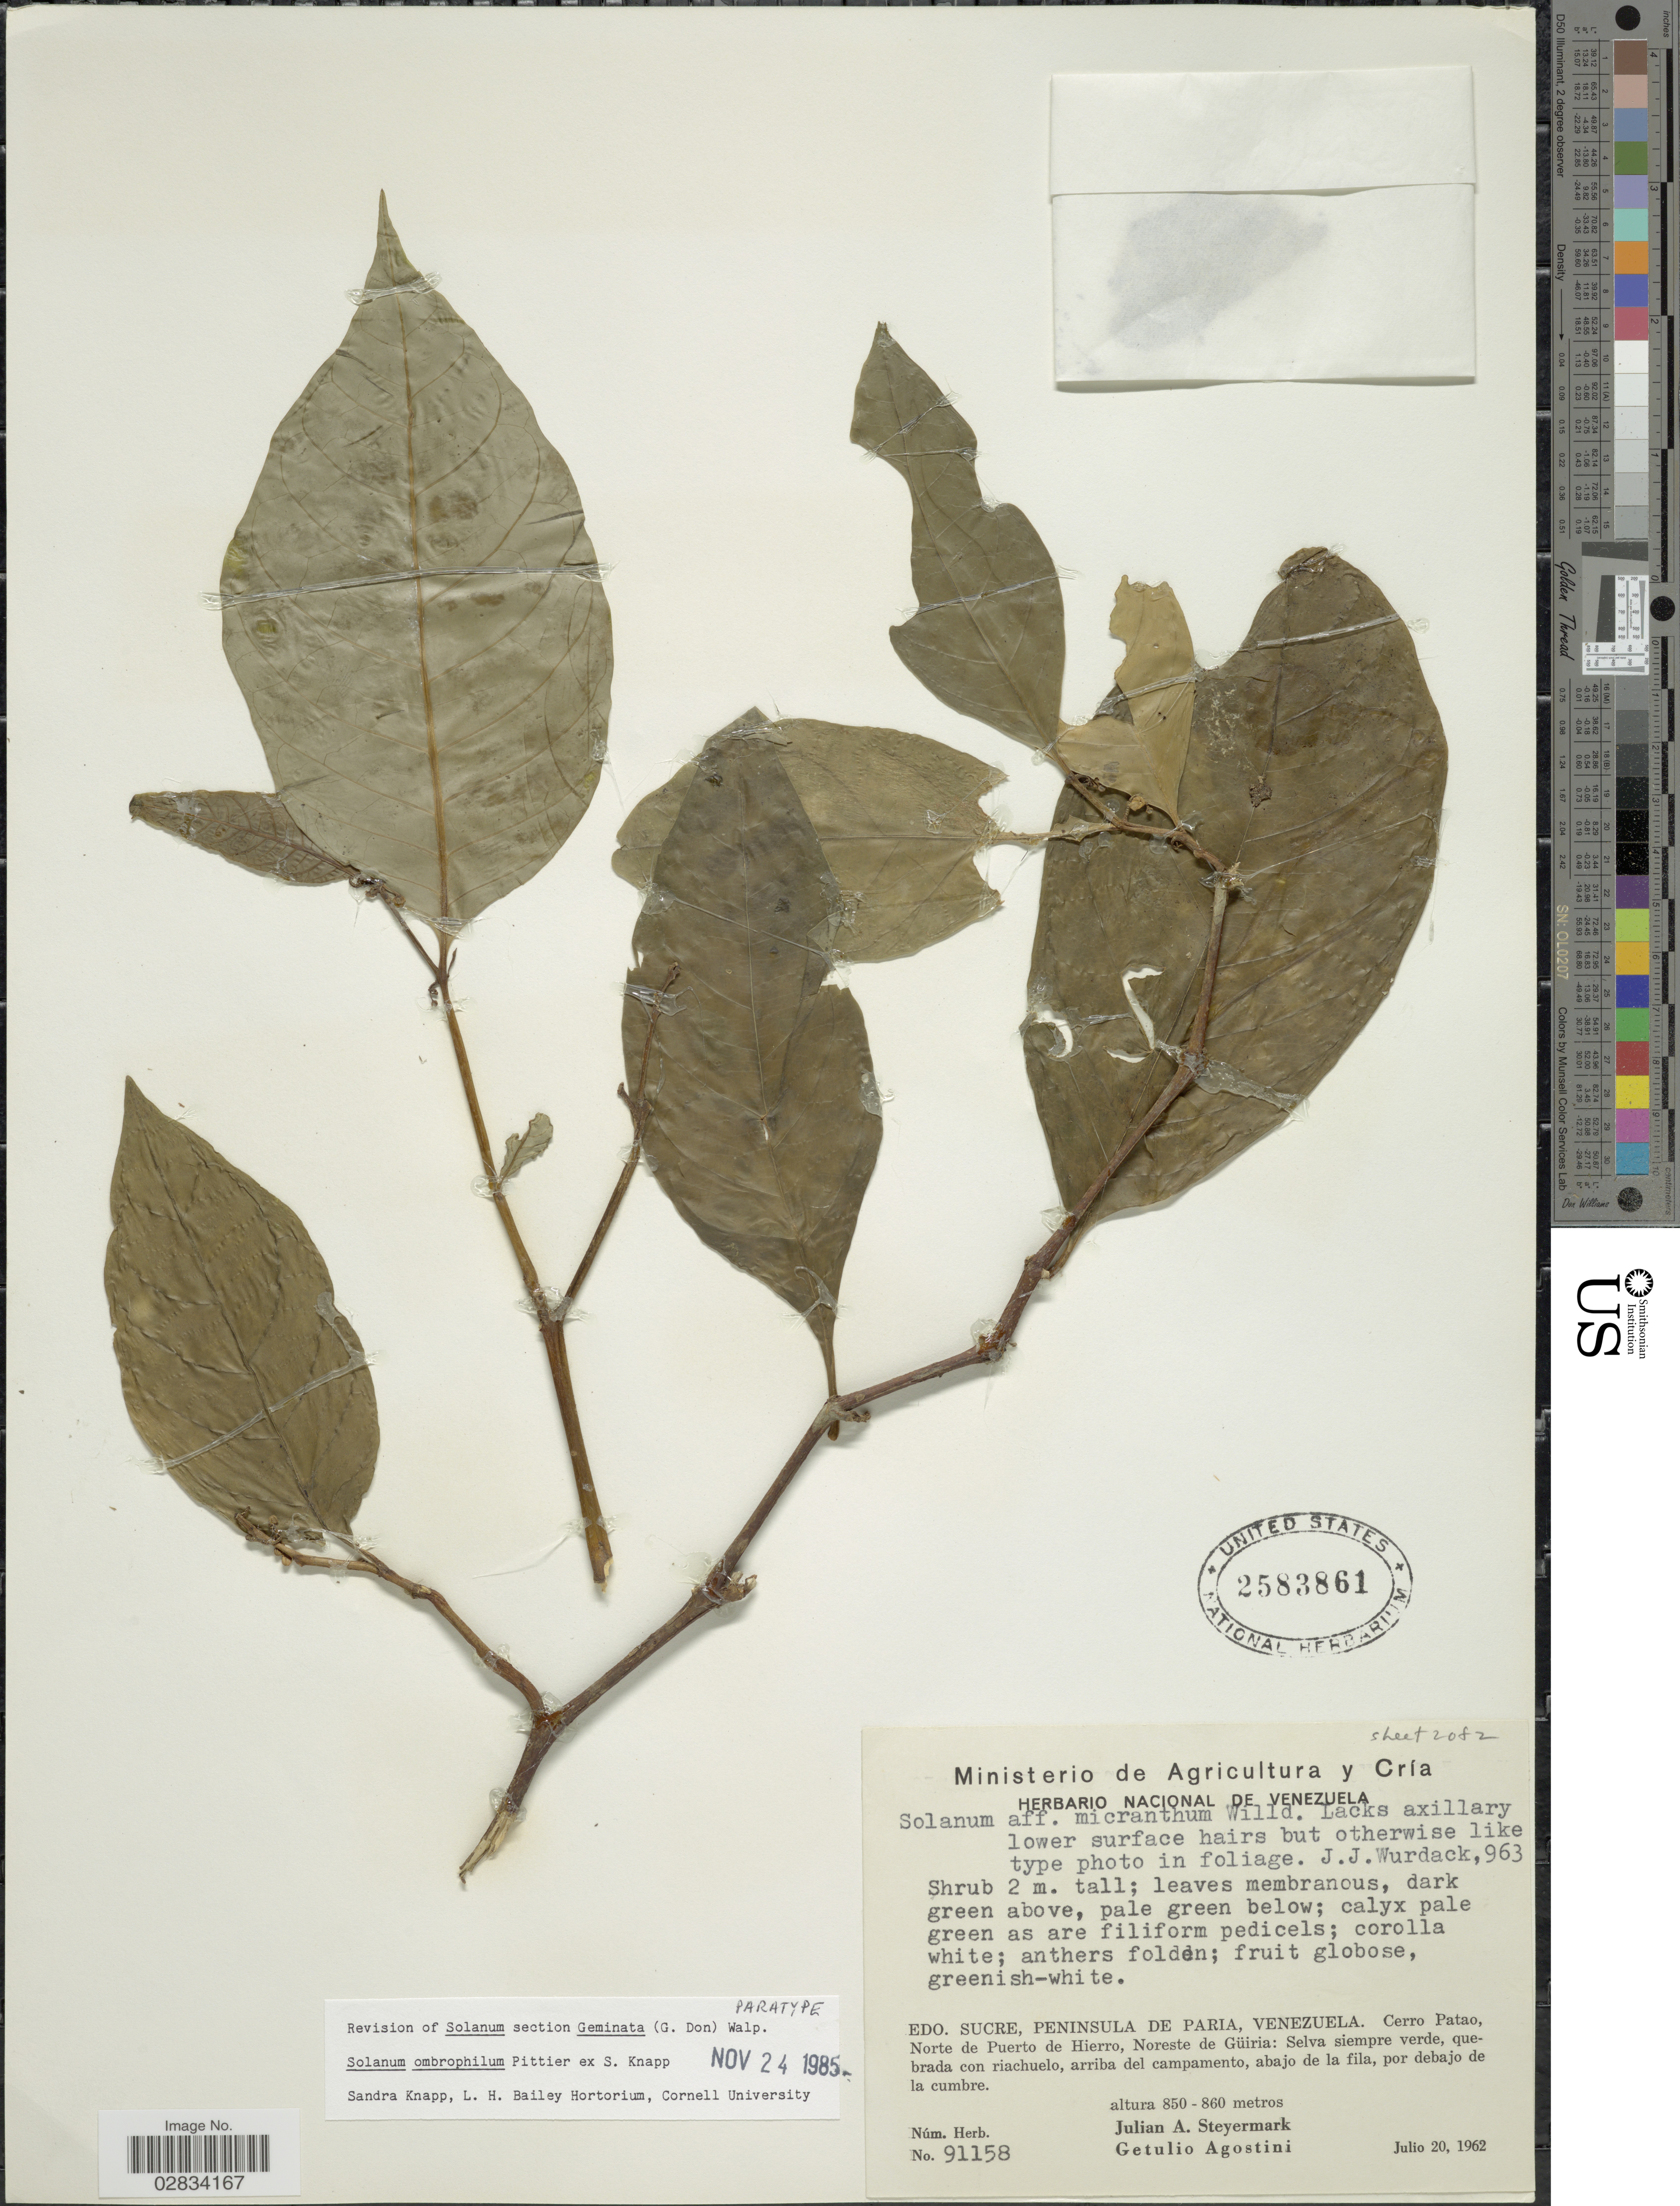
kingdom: Plantae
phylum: Tracheophyta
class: Magnoliopsida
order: Solanales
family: Solanaceae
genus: Solanum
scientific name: Solanum ombrophilum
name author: Pittier ex S. Knapp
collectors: J. Steyermark & G. Agostini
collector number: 91158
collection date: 1962-07-20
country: Venezuela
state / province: Sucre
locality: Edo. Sucre, Peninsula de Paria, Cerro Patao, Norte de Puerto de Hierro, Noreste de Güiria, Selva siempre verde, quebrada con riachuelo, arriba del campamento, abajo de la fila, por debajo de la cumbre.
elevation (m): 850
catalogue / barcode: US 2583861